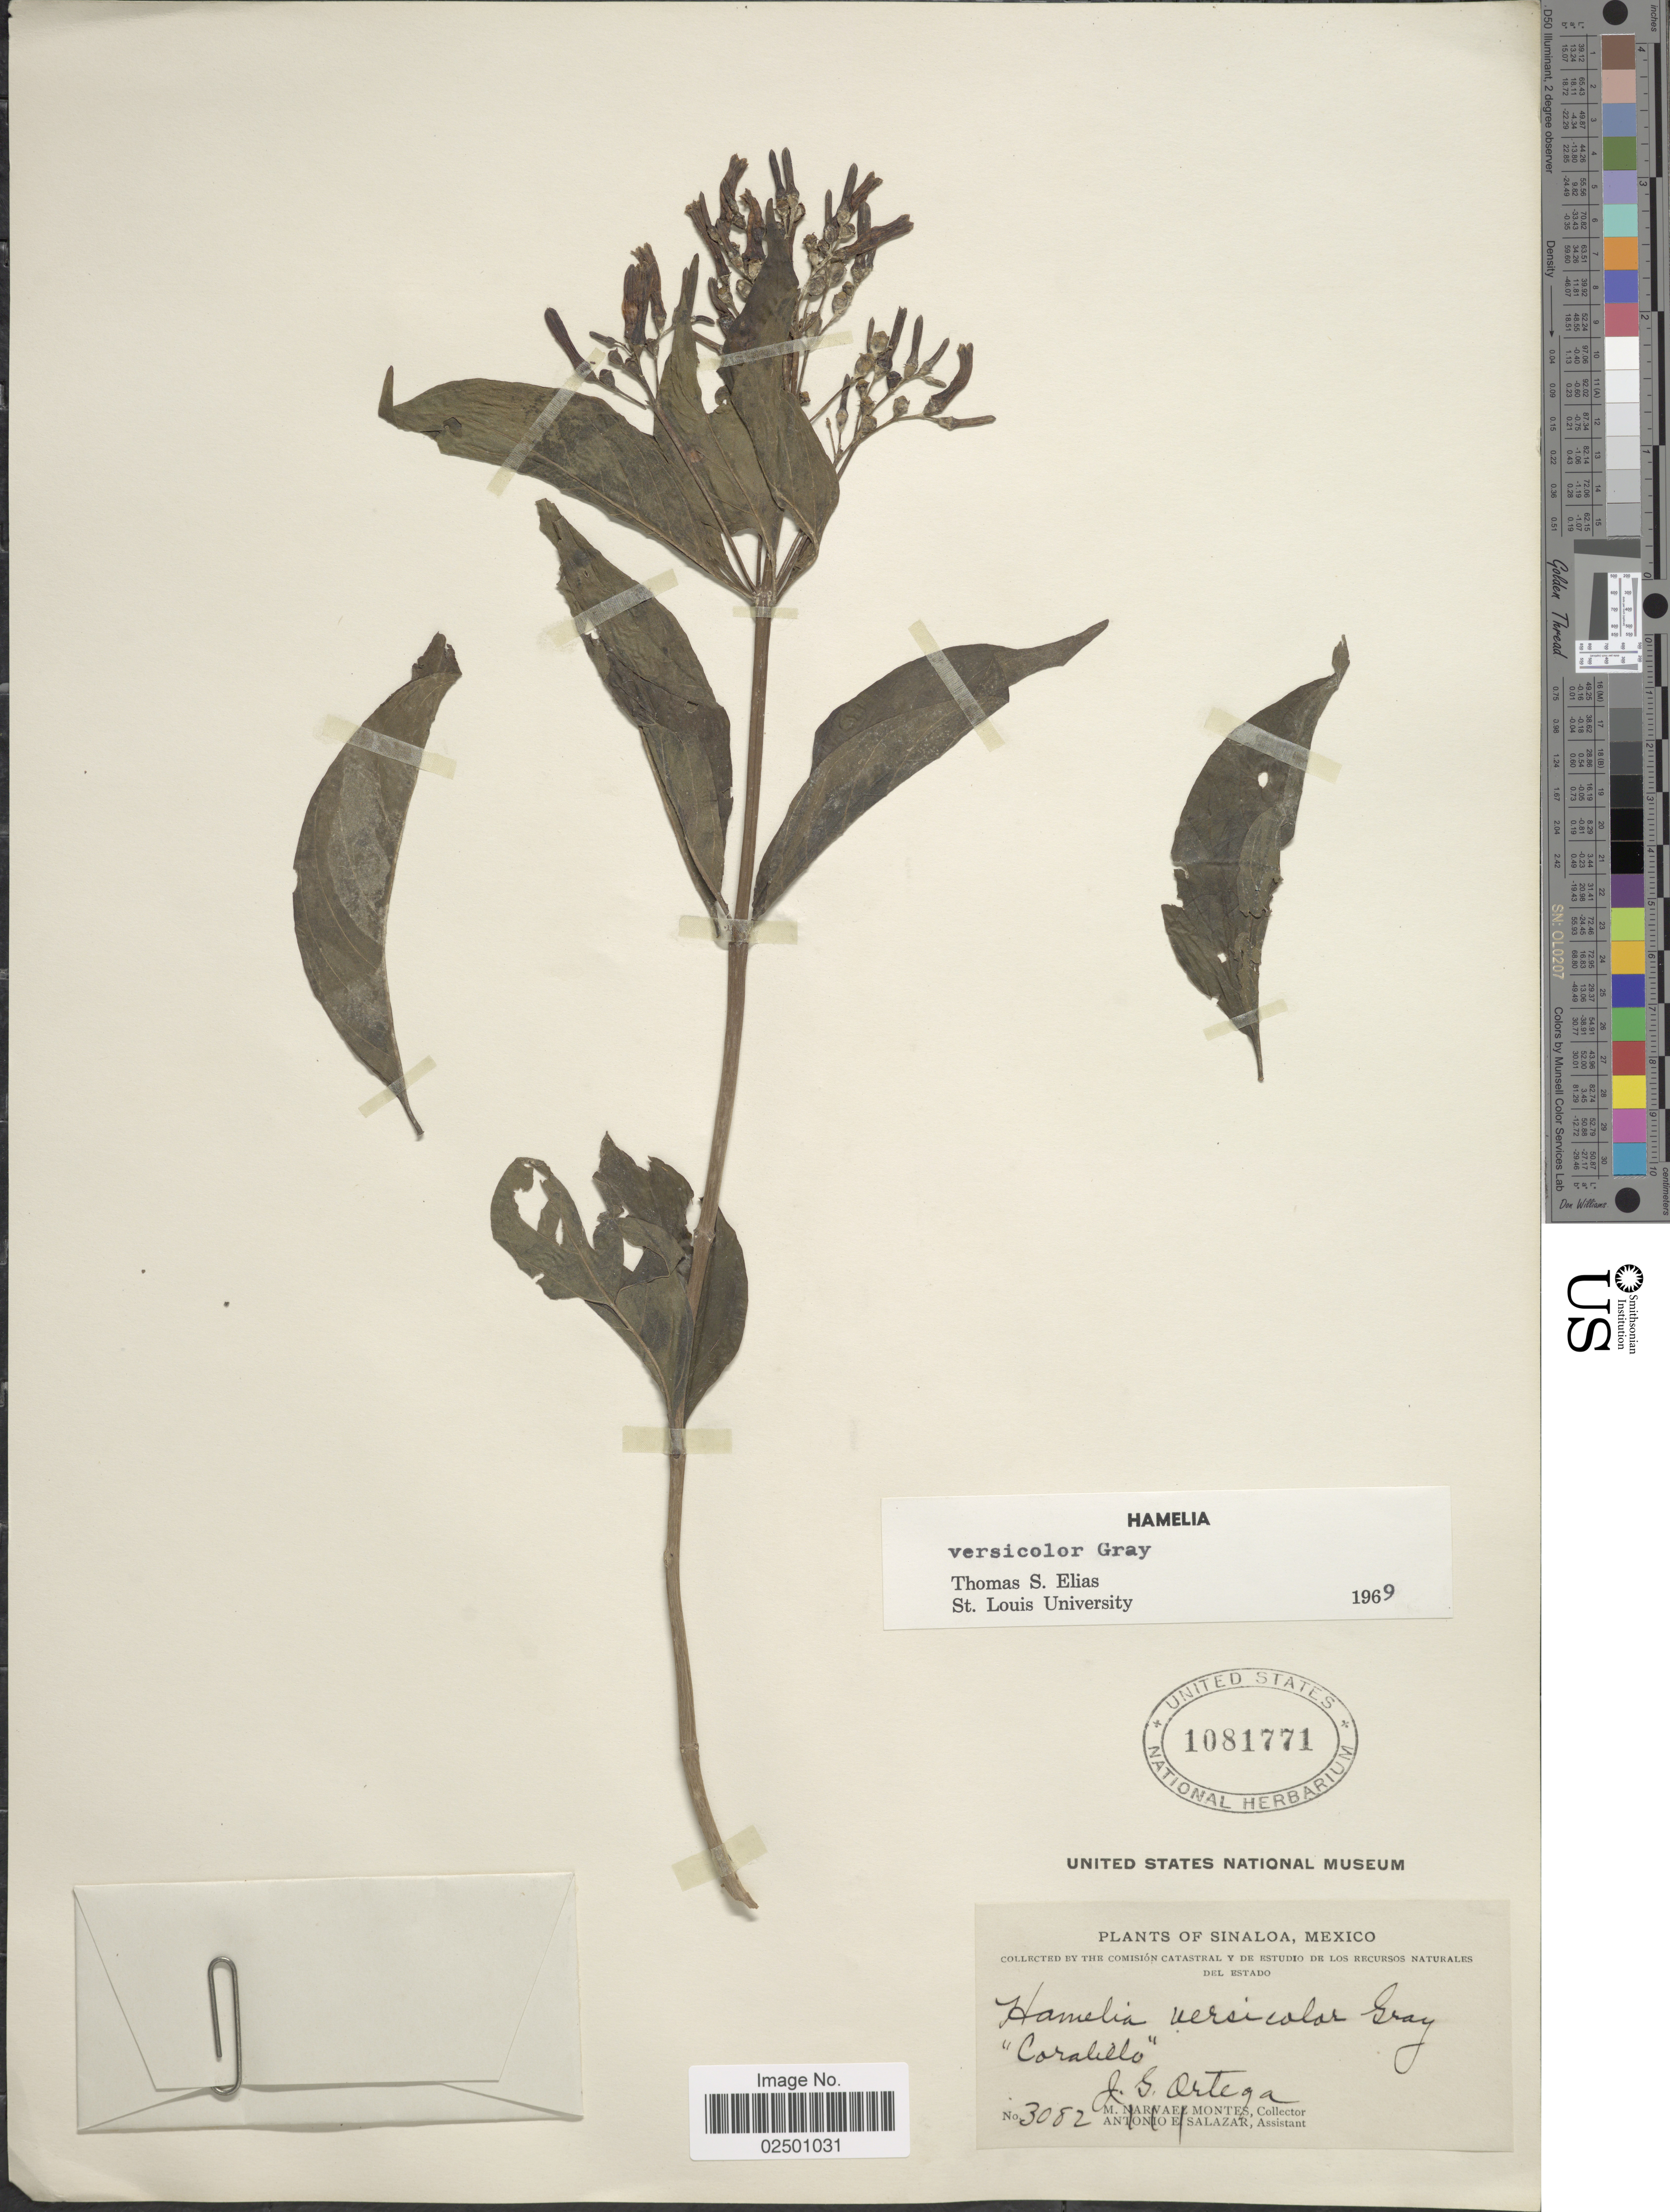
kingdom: Plantae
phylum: Tracheophyta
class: Magnoliopsida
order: Gentianales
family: Rubiaceae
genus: Hamelia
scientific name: Hamelia versicolor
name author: A. Gray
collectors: J. Ortega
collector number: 3082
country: Mexico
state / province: Sinaloa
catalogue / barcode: US 1081771